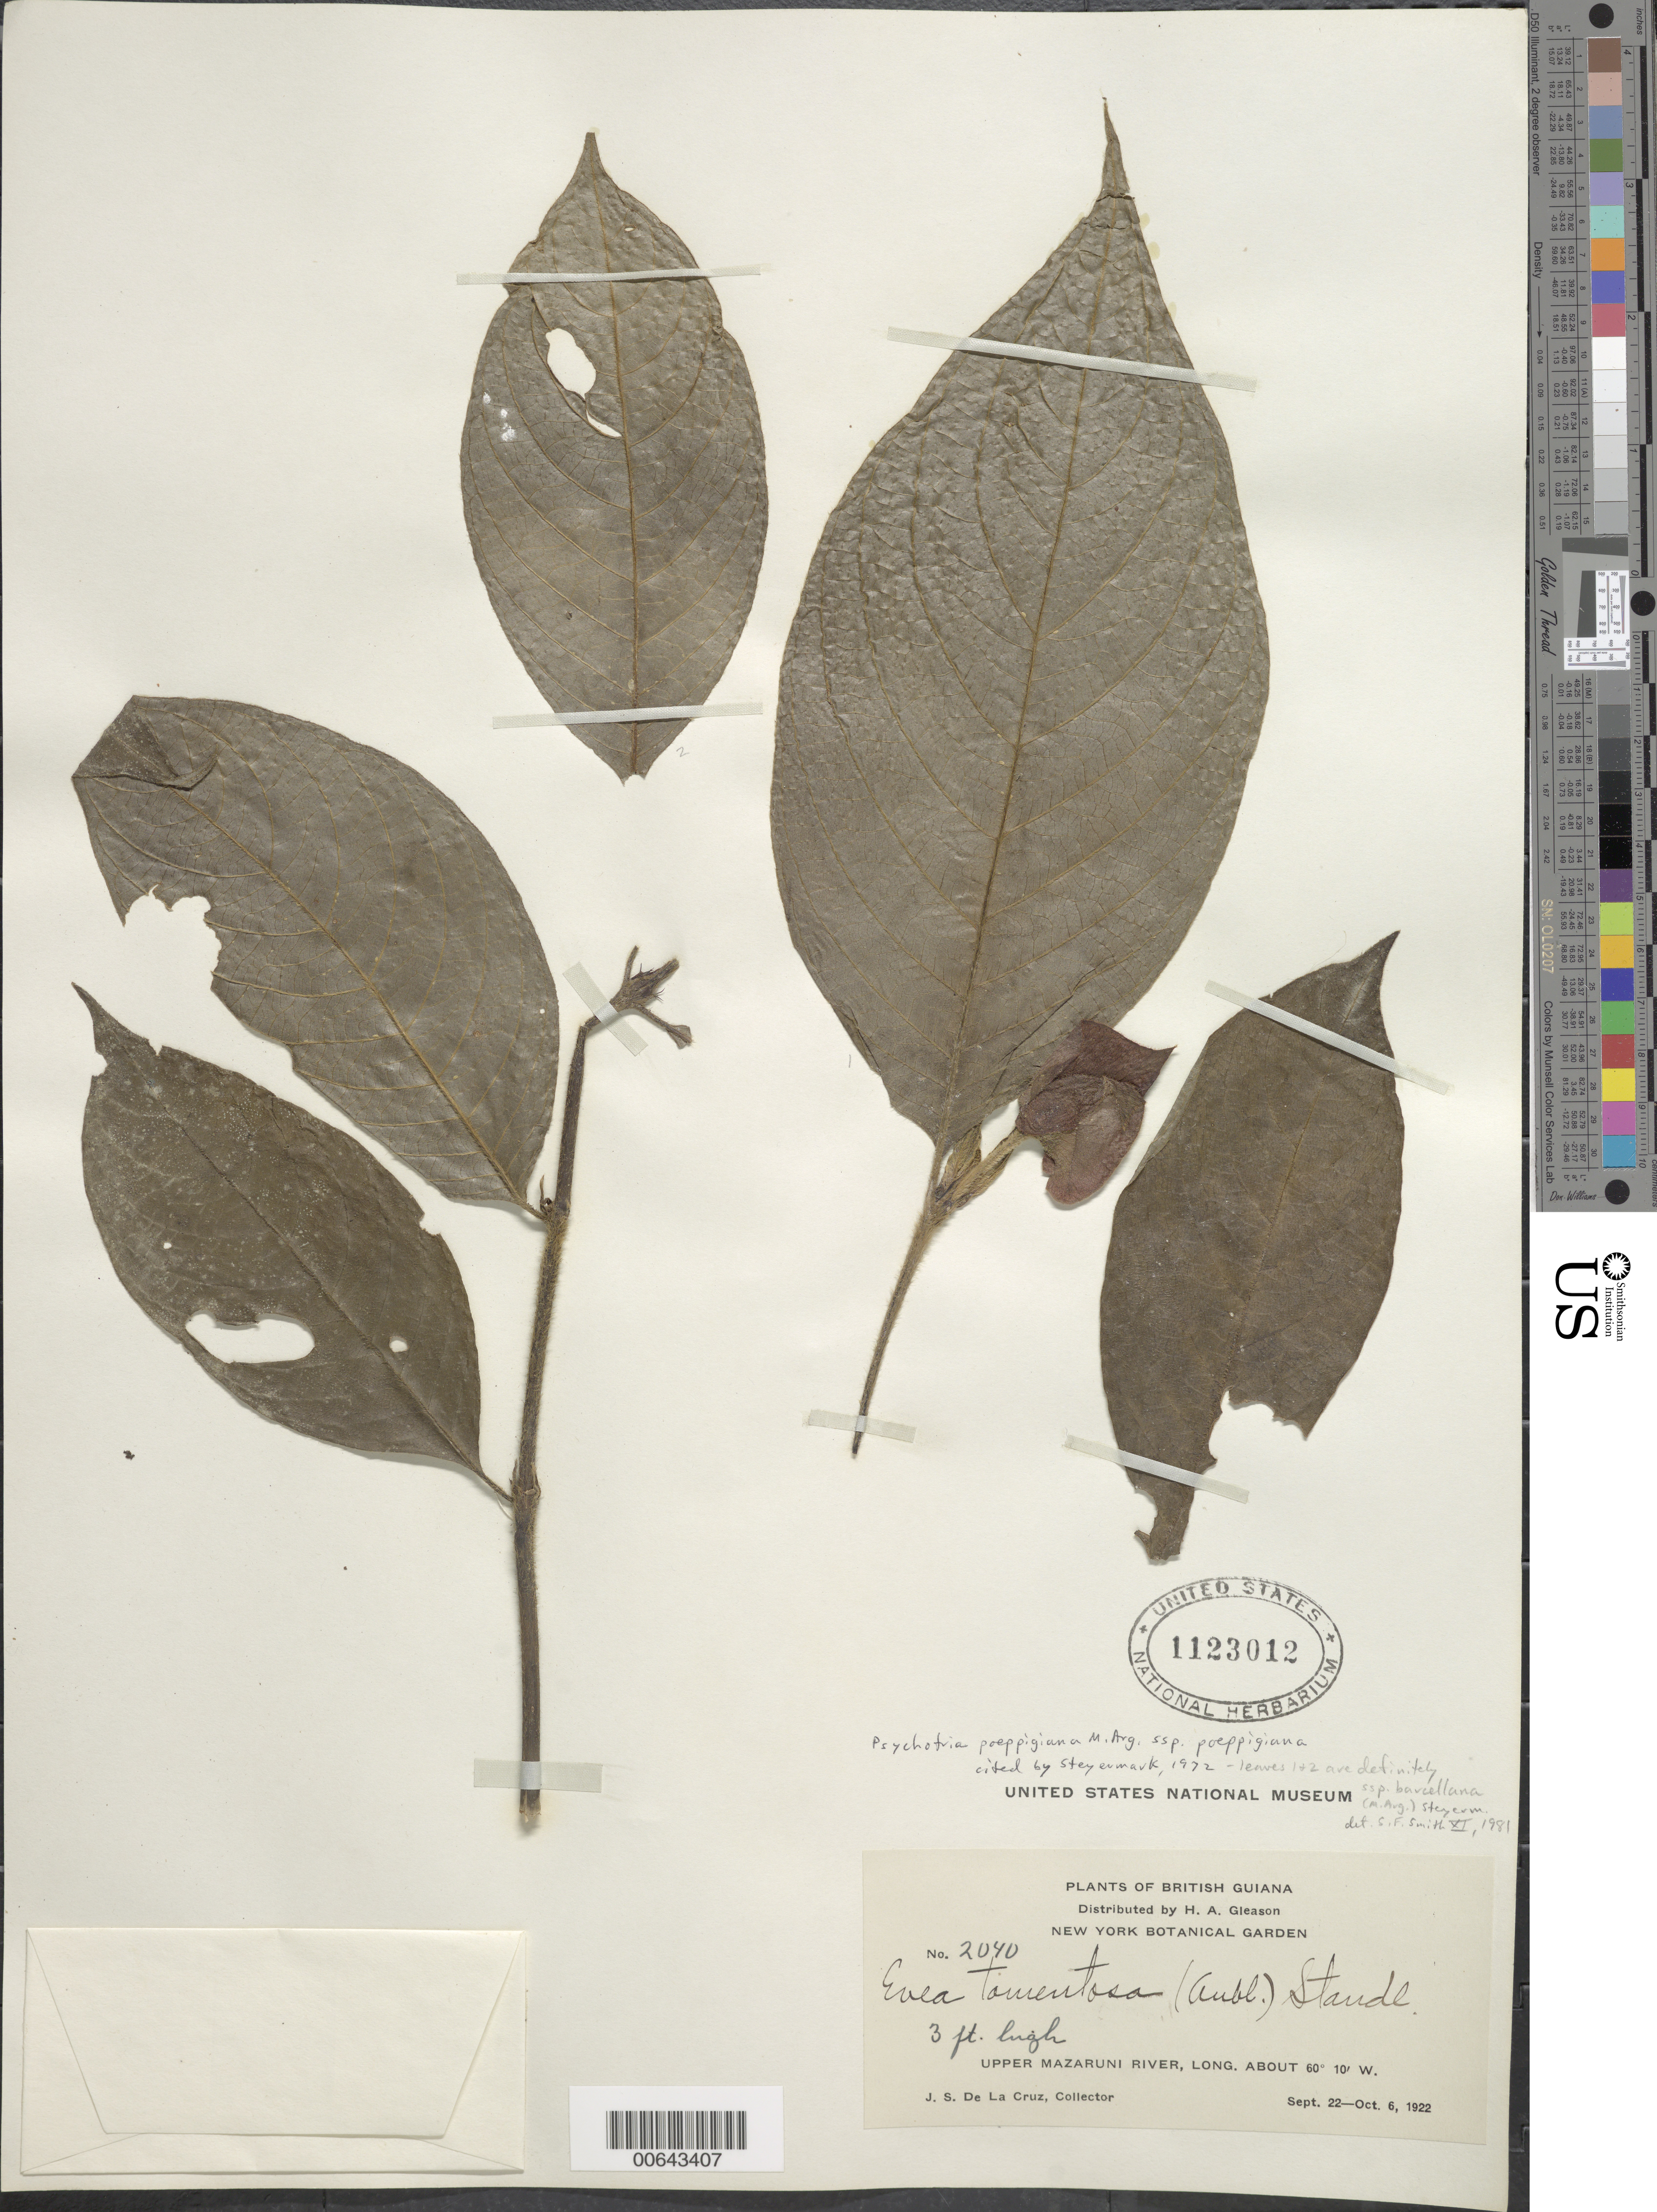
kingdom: Plantae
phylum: Tracheophyta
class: Magnoliopsida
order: Gentianales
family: Rubiaceae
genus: Palicourea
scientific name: Palicourea tomentosa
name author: (Aubl.) Borhidi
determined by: Kirkbride, J. H., Jr.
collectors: J. S. de la Cruz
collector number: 2040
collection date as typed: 22-Sep-22 to 6-Oct-22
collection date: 1922-09-22/1922-10-06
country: Guyana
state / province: Cuyuni-Mazaruni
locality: Upper Mazaruni R.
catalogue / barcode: US 1123012